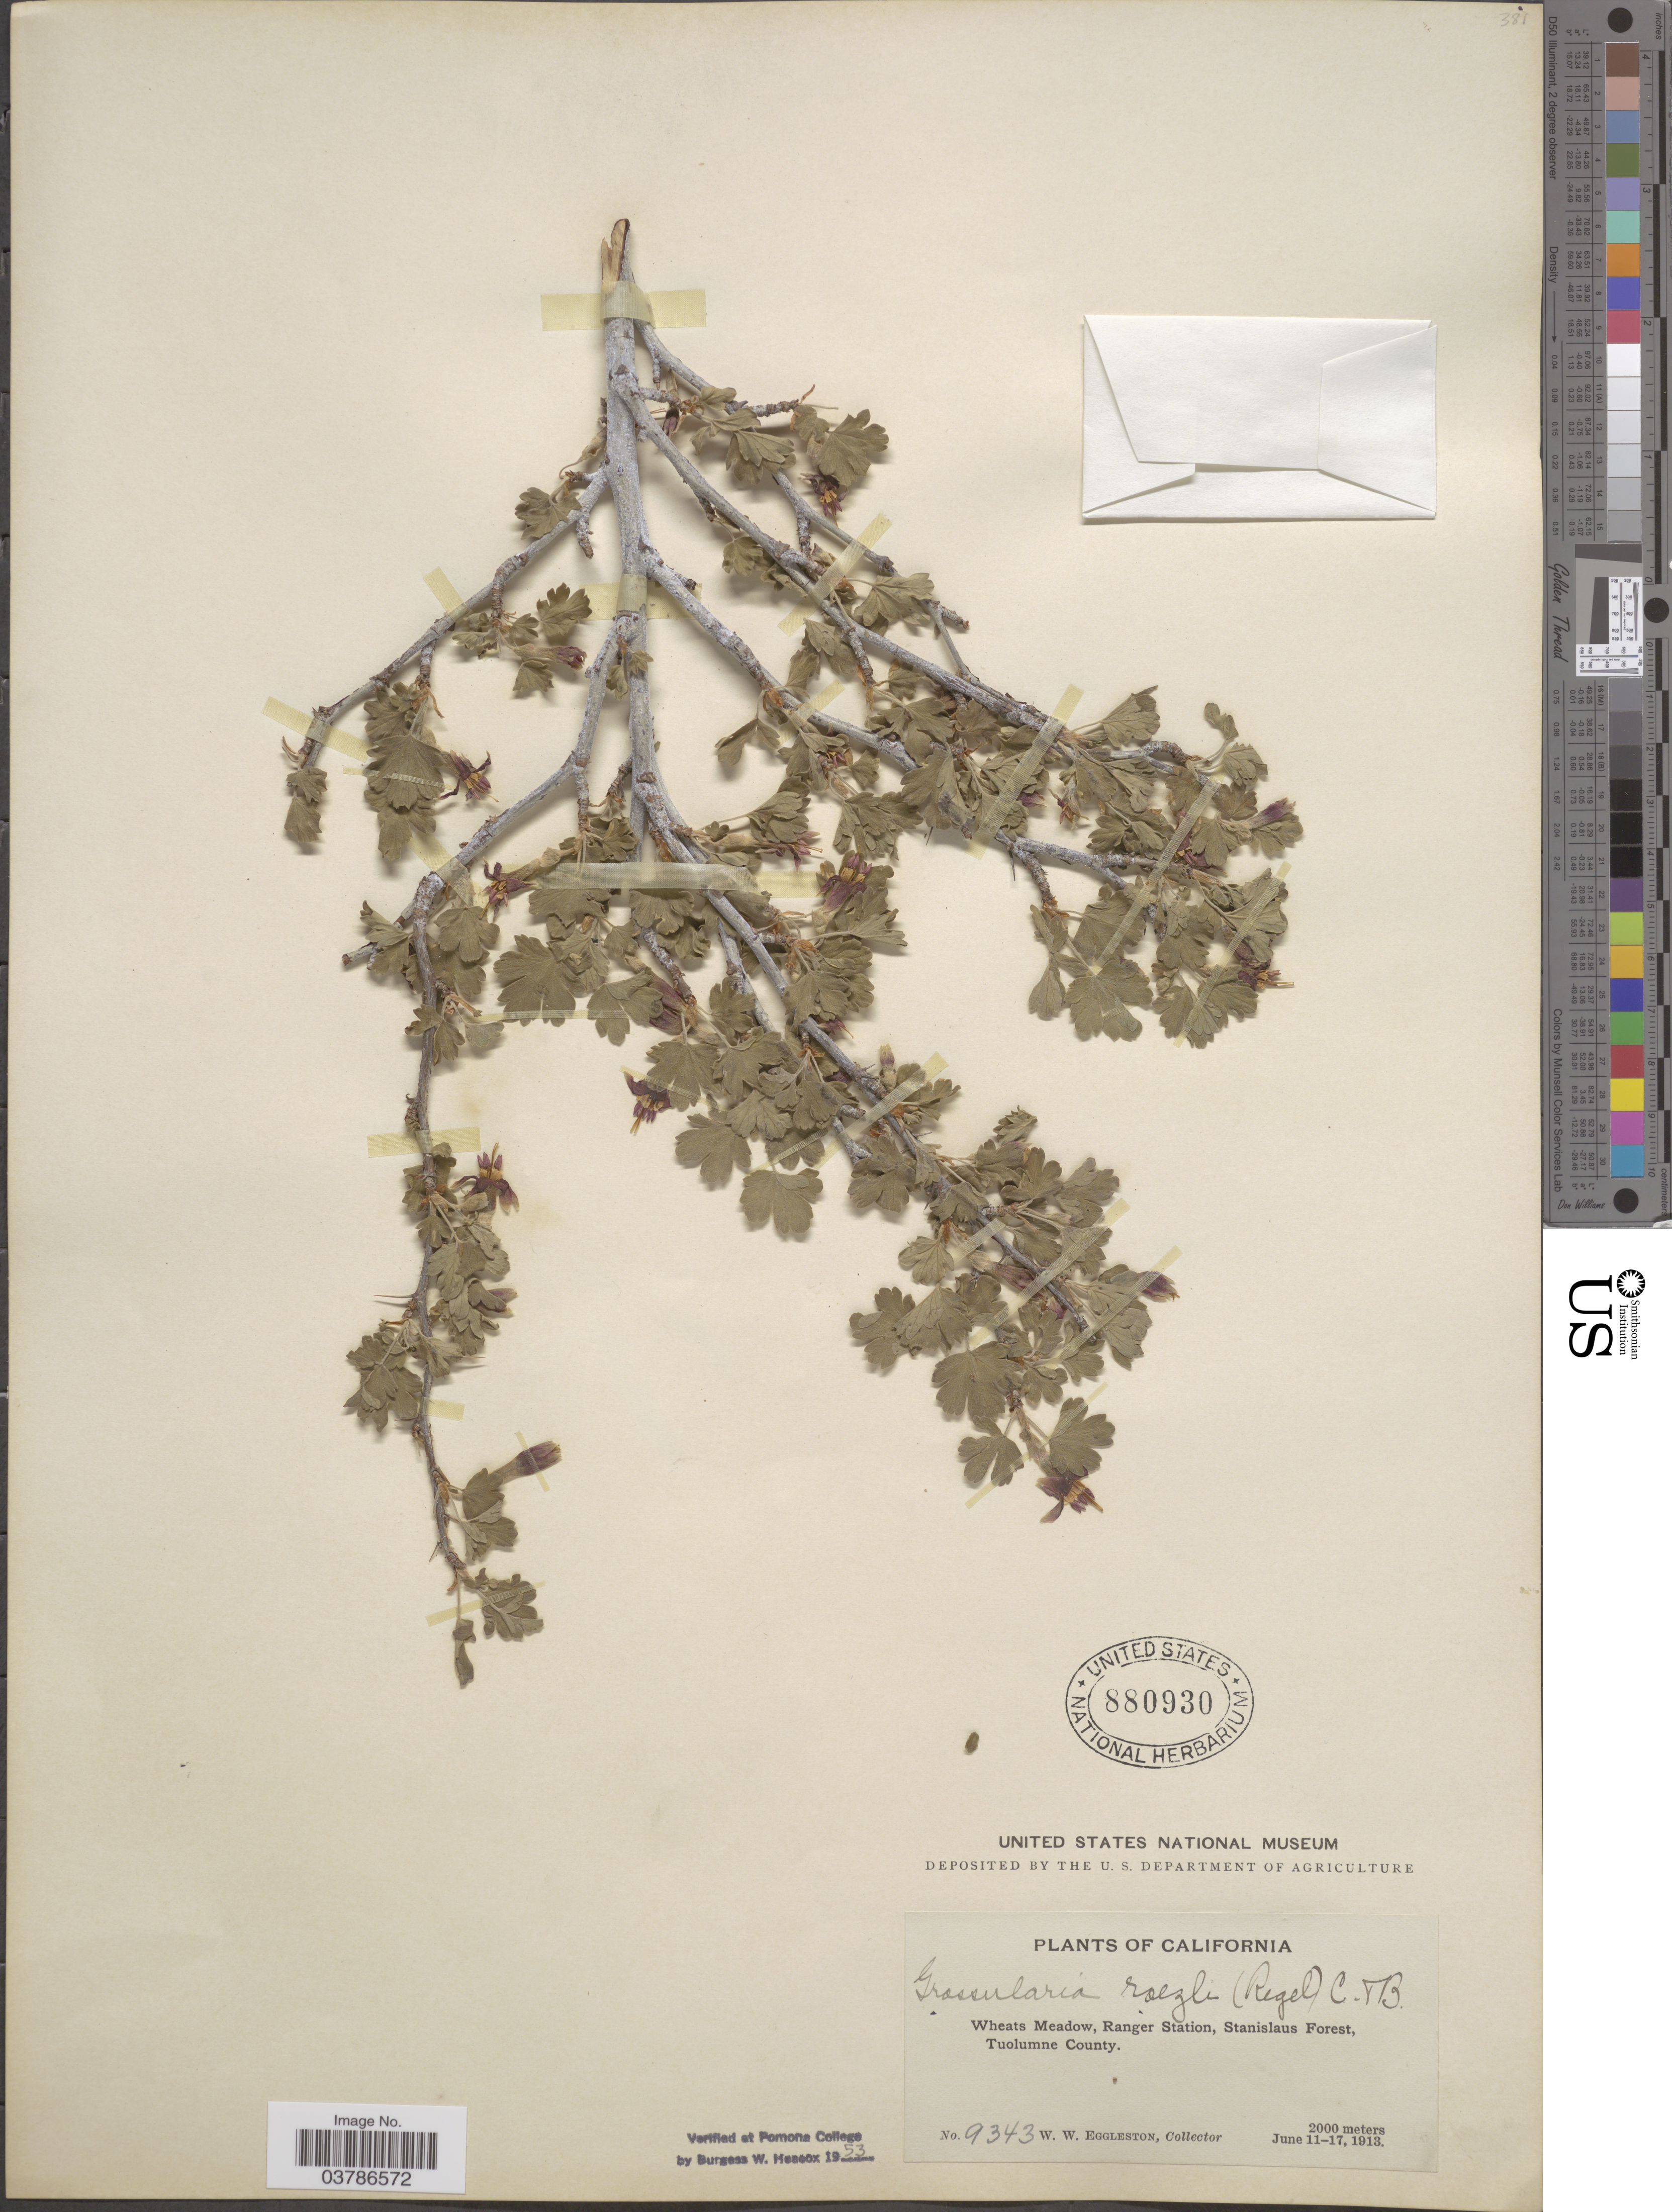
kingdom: Plantae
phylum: Tracheophyta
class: Magnoliopsida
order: Saxifragales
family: Grossulariaceae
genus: Ribes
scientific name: Ribes roezlii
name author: Regel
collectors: W. W. Eggleston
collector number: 9343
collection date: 1913-06-11/1913-06-17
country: United States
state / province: California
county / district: Tuolumne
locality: Wheats Meadow, Ranger Station, Stanislaus Forest, Tuolumne County.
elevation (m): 2000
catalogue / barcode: US 880930